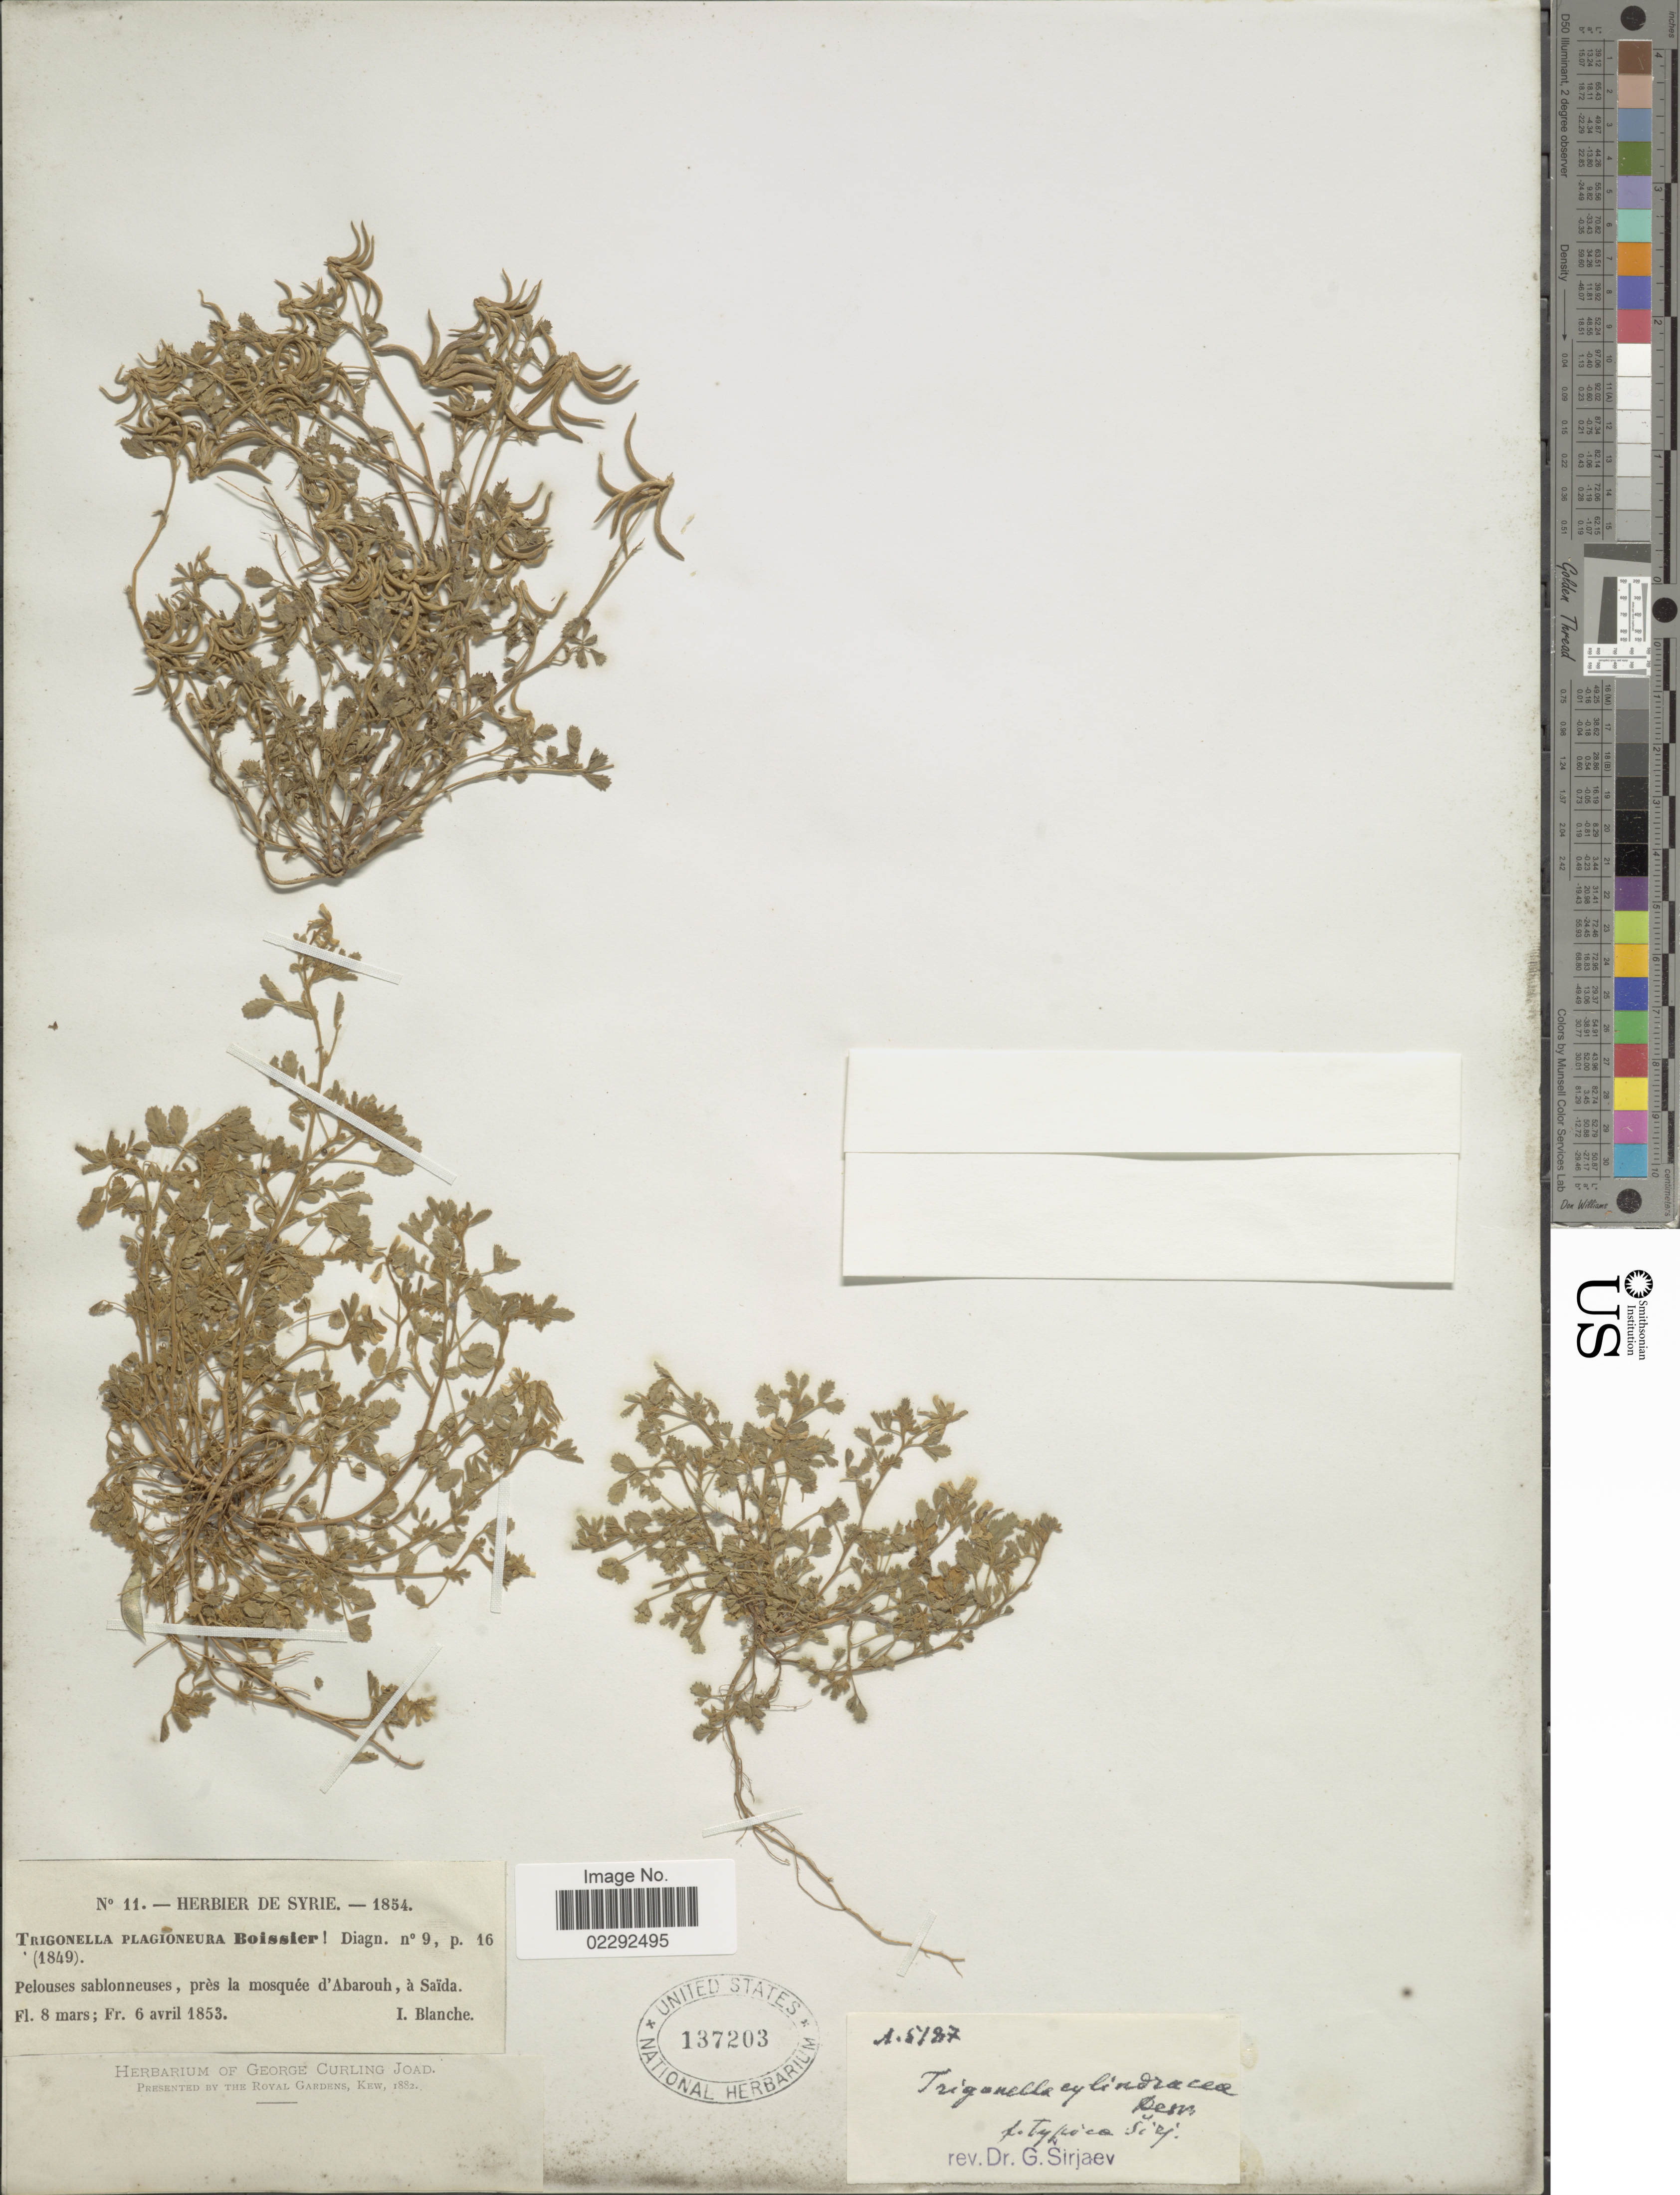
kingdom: Plantae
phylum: Tracheophyta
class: Magnoliopsida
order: Fabales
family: Fabaceae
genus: Trigonella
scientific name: Trigonella cylindracea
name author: Desv.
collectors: I. Blanche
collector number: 11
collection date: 1853-03-08/1853-04-06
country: Algeria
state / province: Saïda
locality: Près la mosquée d'Abarouh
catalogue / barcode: US 137203